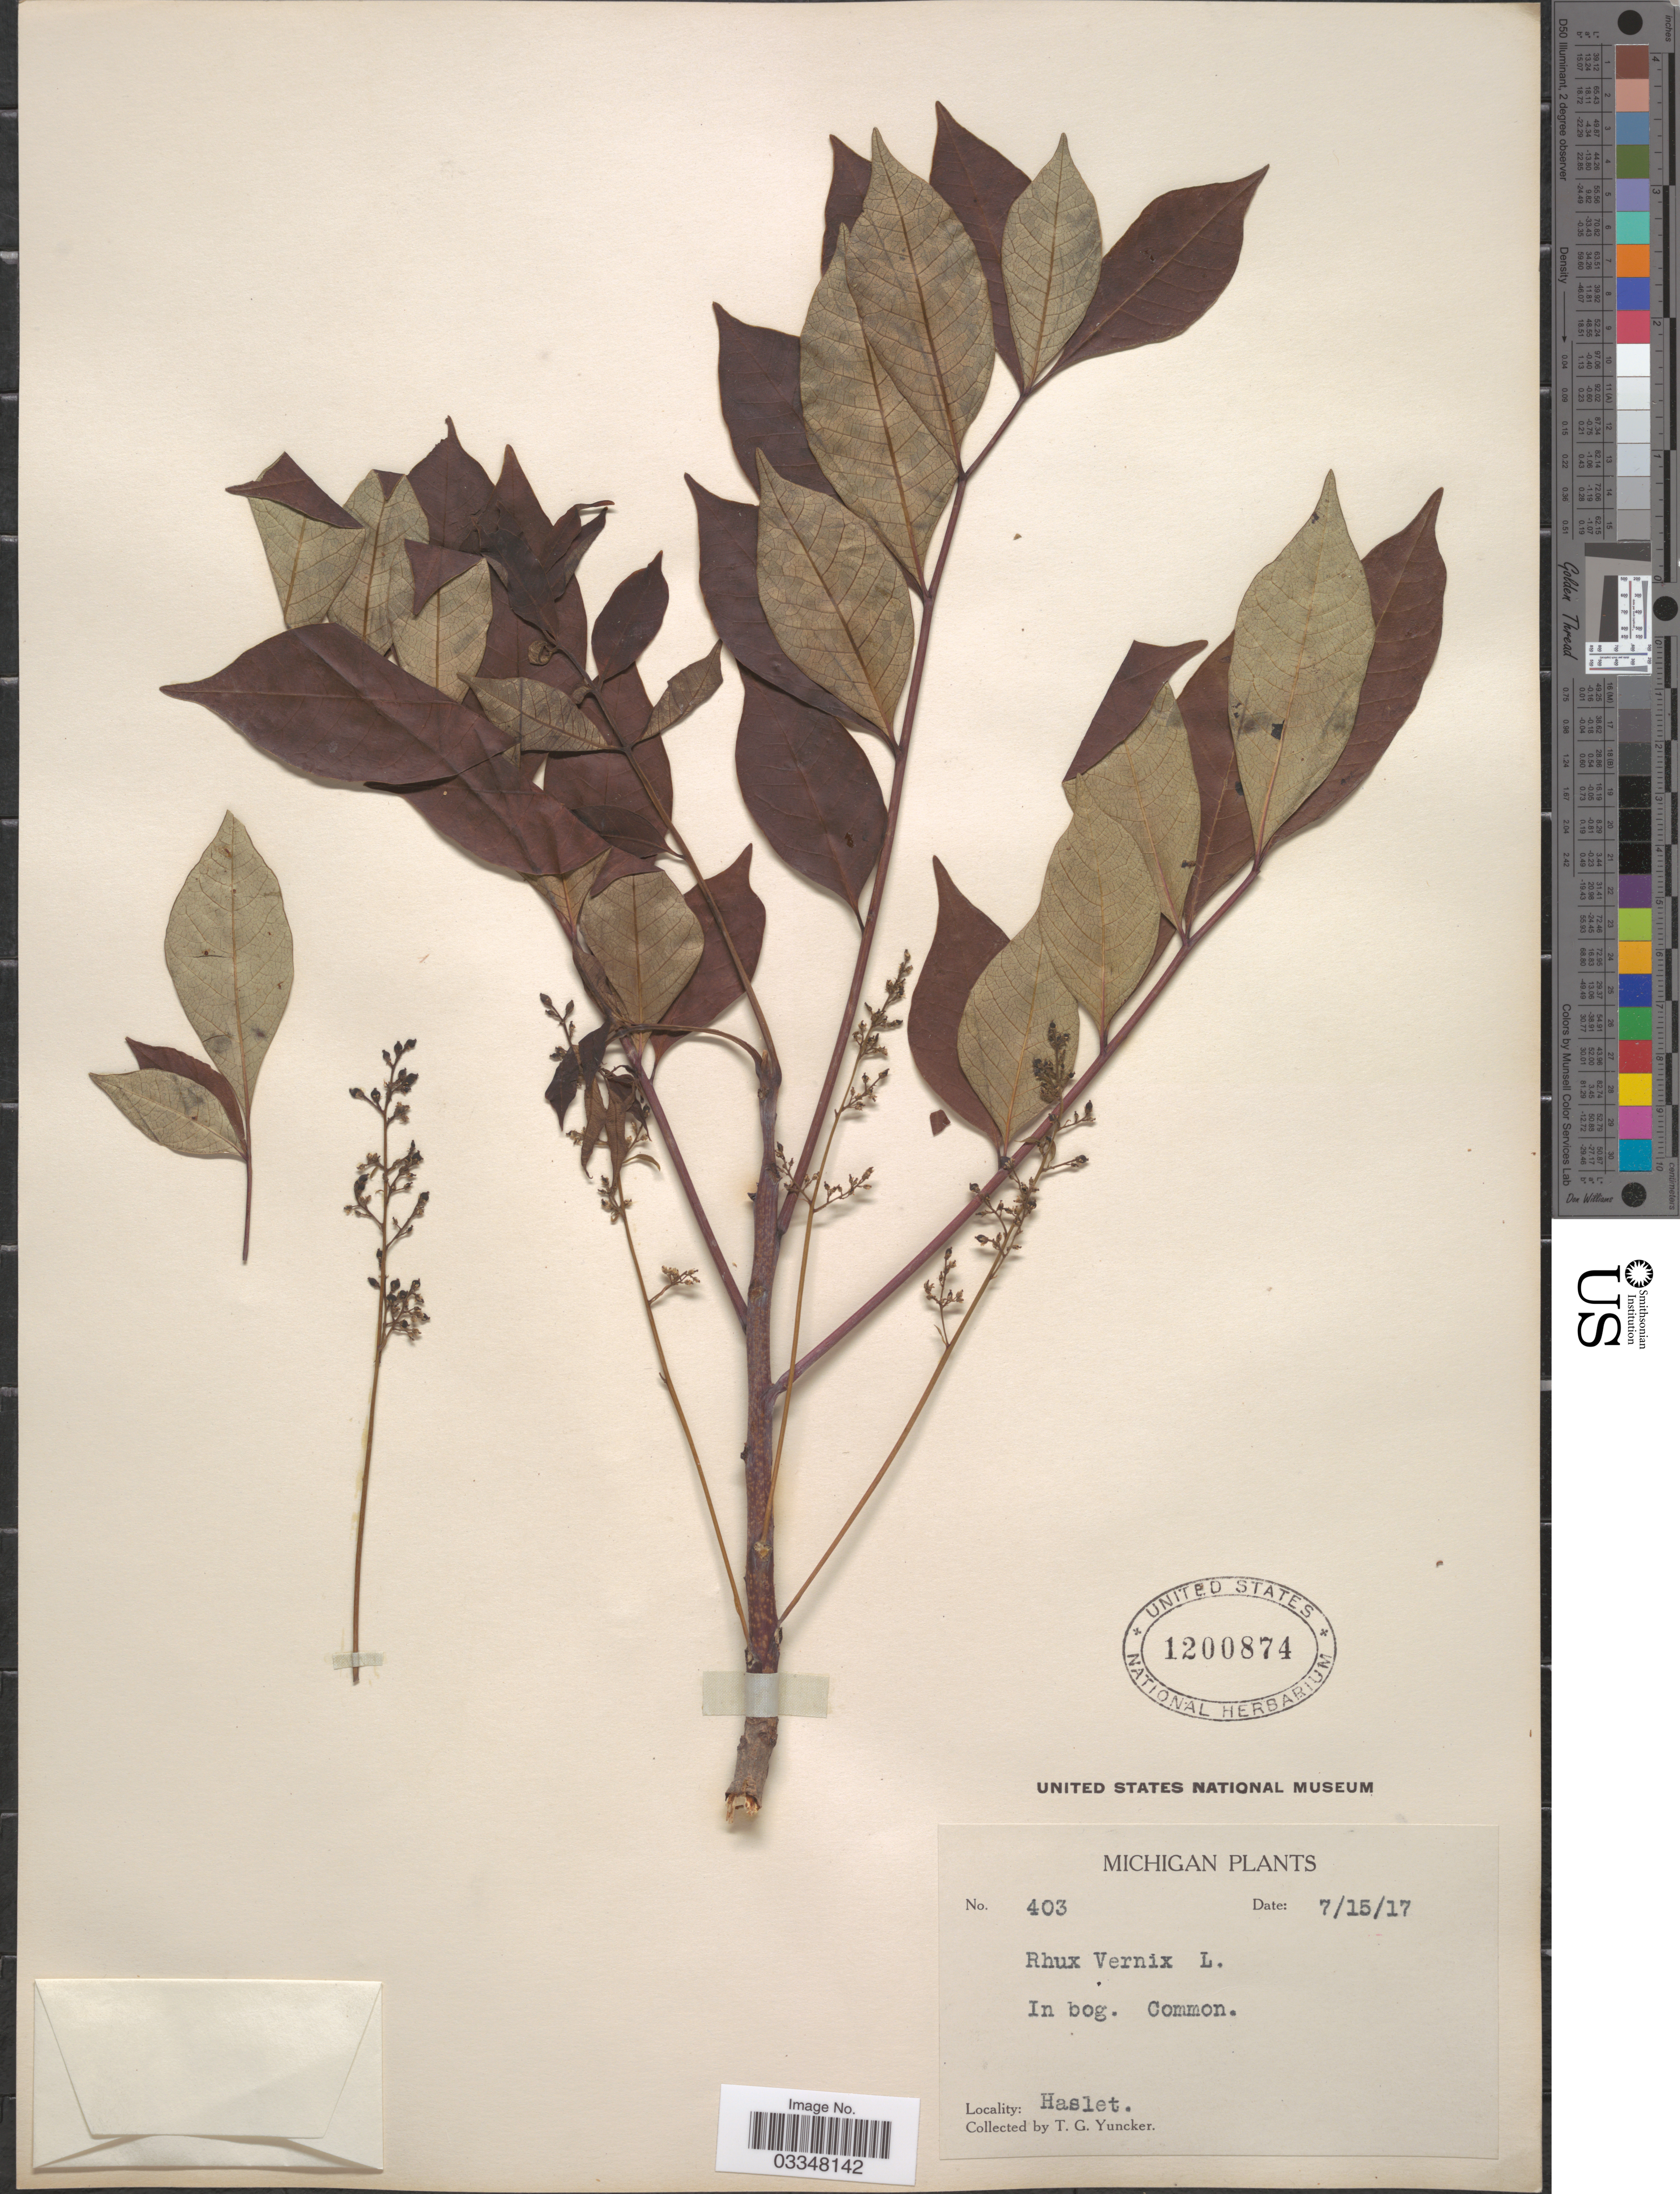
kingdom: Plantae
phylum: Tracheophyta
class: Magnoliopsida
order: Sapindales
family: Anacardiaceae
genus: Toxicodendron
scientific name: Toxicodendron vernix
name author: (L.) Kuntze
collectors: T. G. Yuncker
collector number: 403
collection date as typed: Transcribed d/m/y: 15/7/17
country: United States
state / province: Michigan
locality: Haslet.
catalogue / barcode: US 1200874